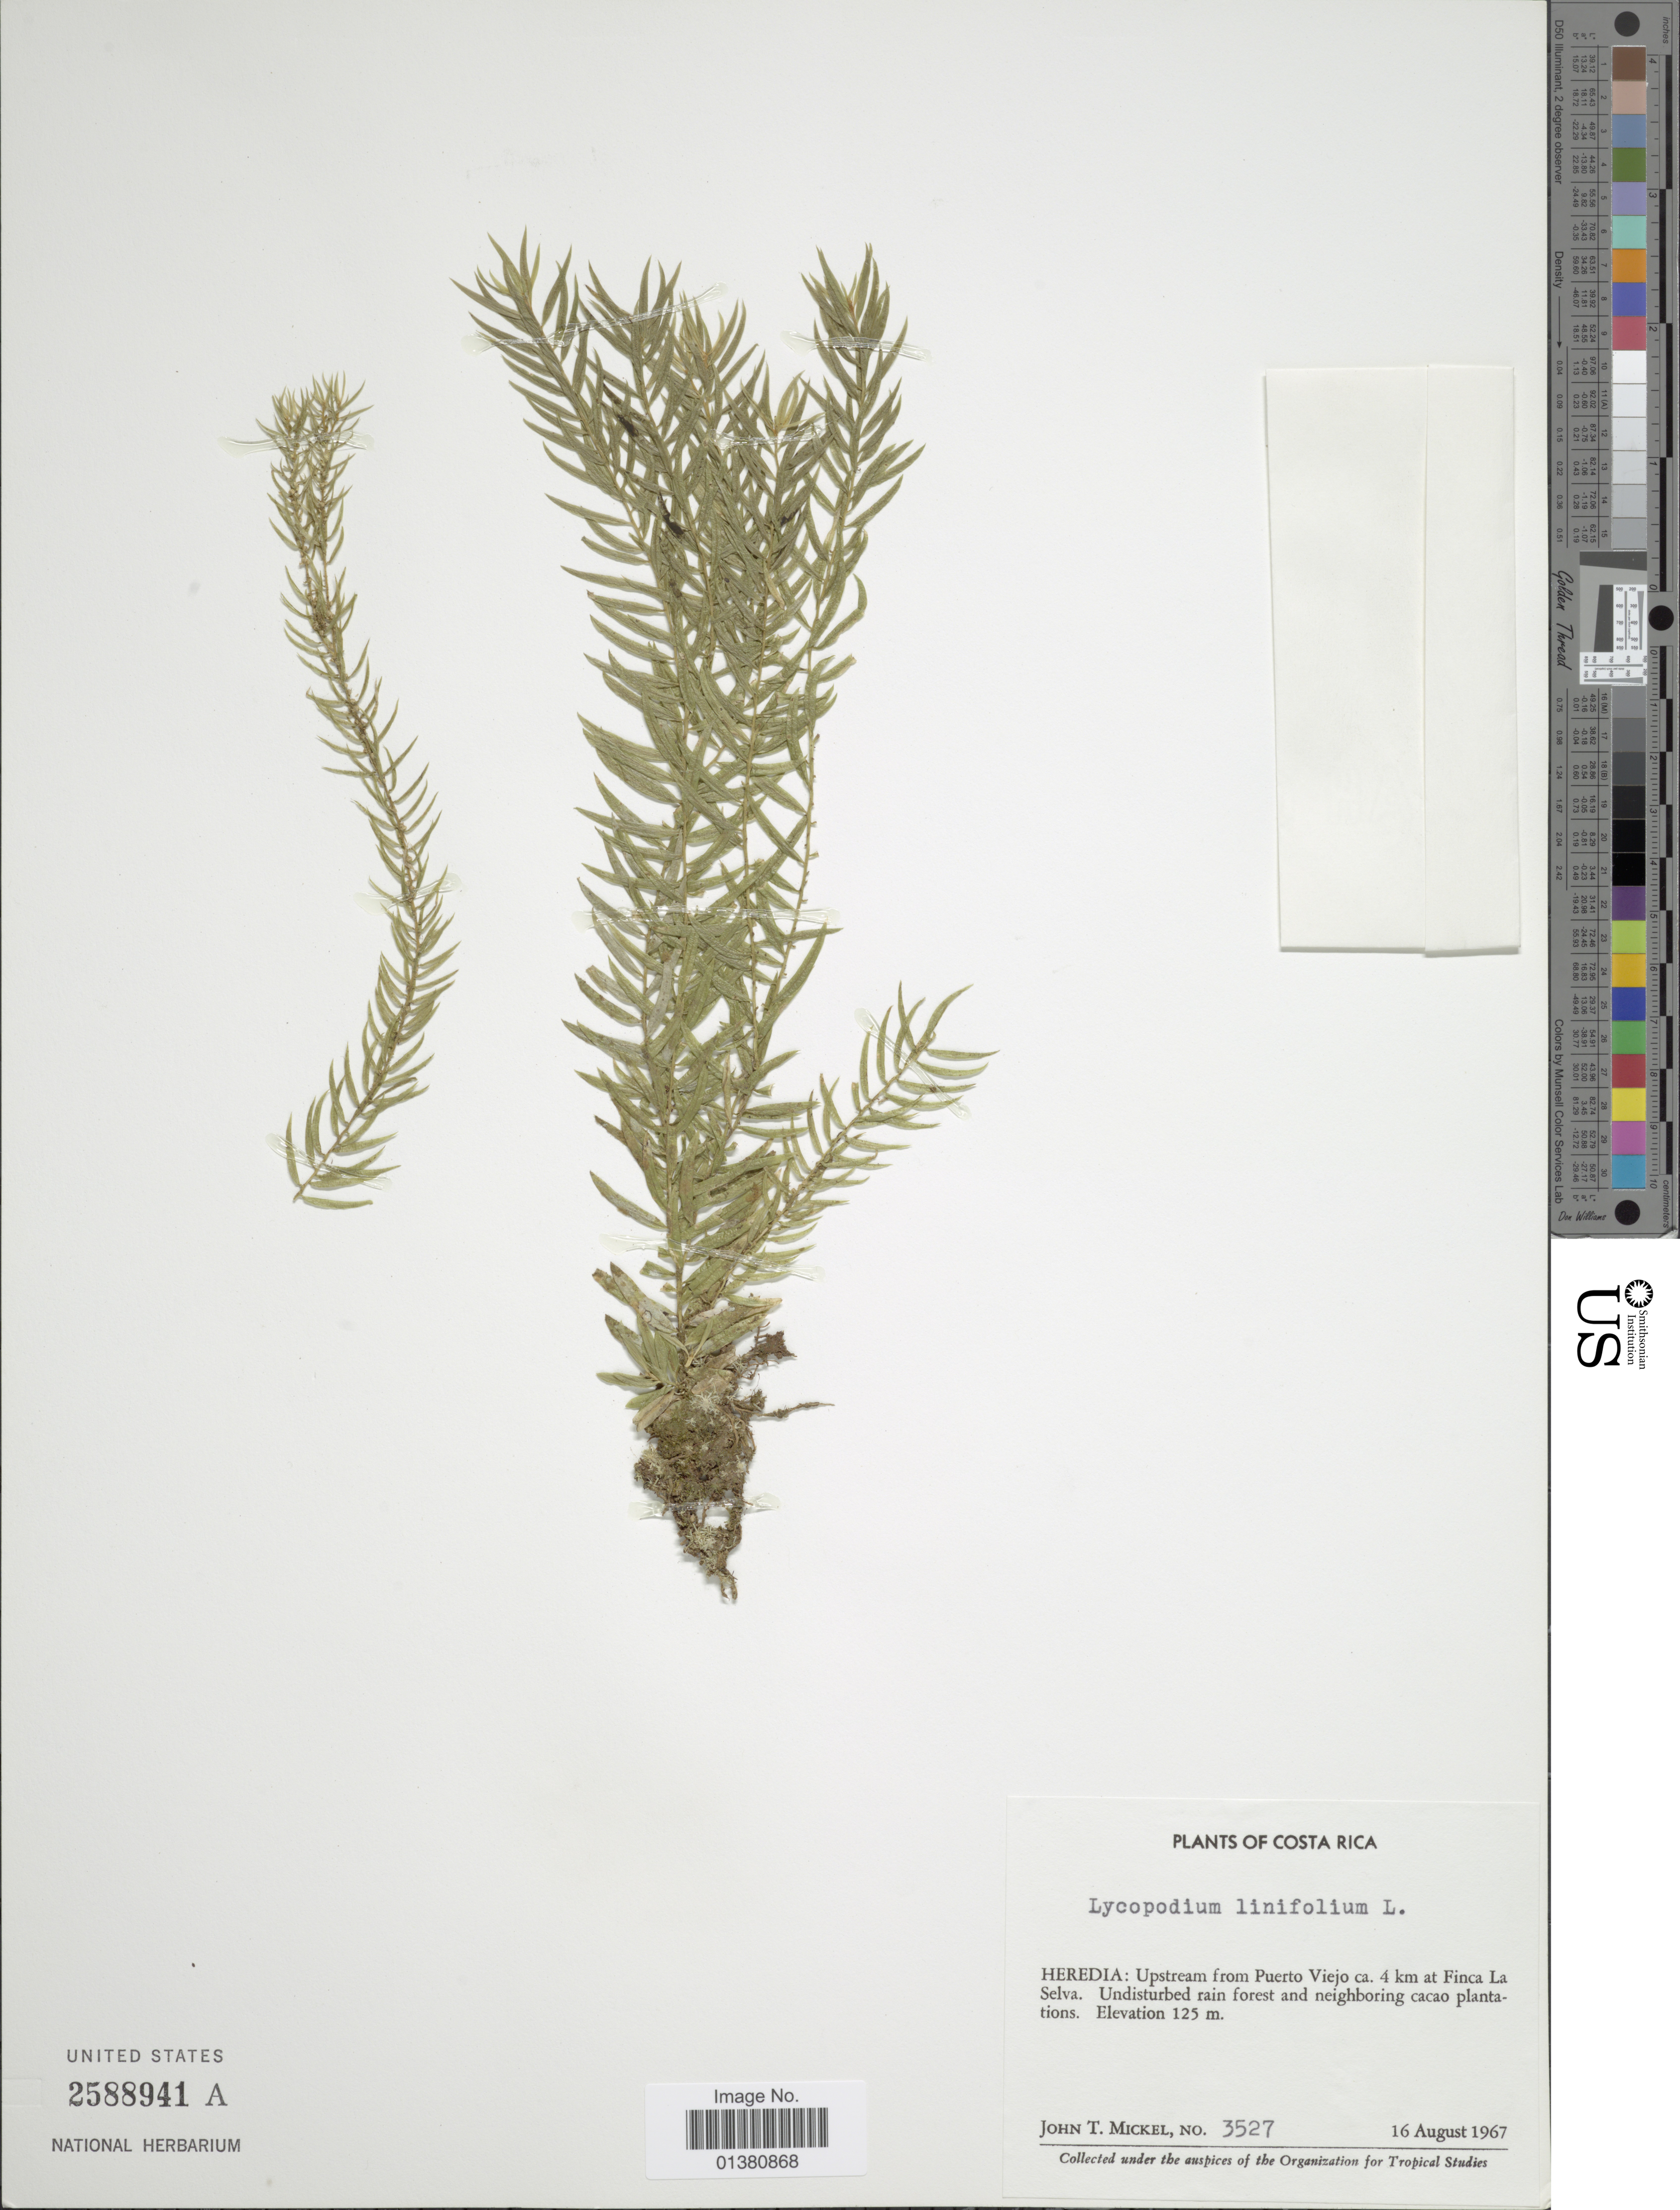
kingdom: Plantae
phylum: Tracheophyta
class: Lycopodiopsida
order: Lycopodiales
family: Lycopodiaceae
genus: Phlegmariurus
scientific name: Phlegmariurus linifolius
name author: (L.) B. Øllg.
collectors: J. T. Mickel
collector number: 3527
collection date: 1967-08-16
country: Costa Rica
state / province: Heredia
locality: Upstream from Puerto Viejo ca. 4 km at Finca La Selva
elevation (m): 125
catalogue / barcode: US 2588941A